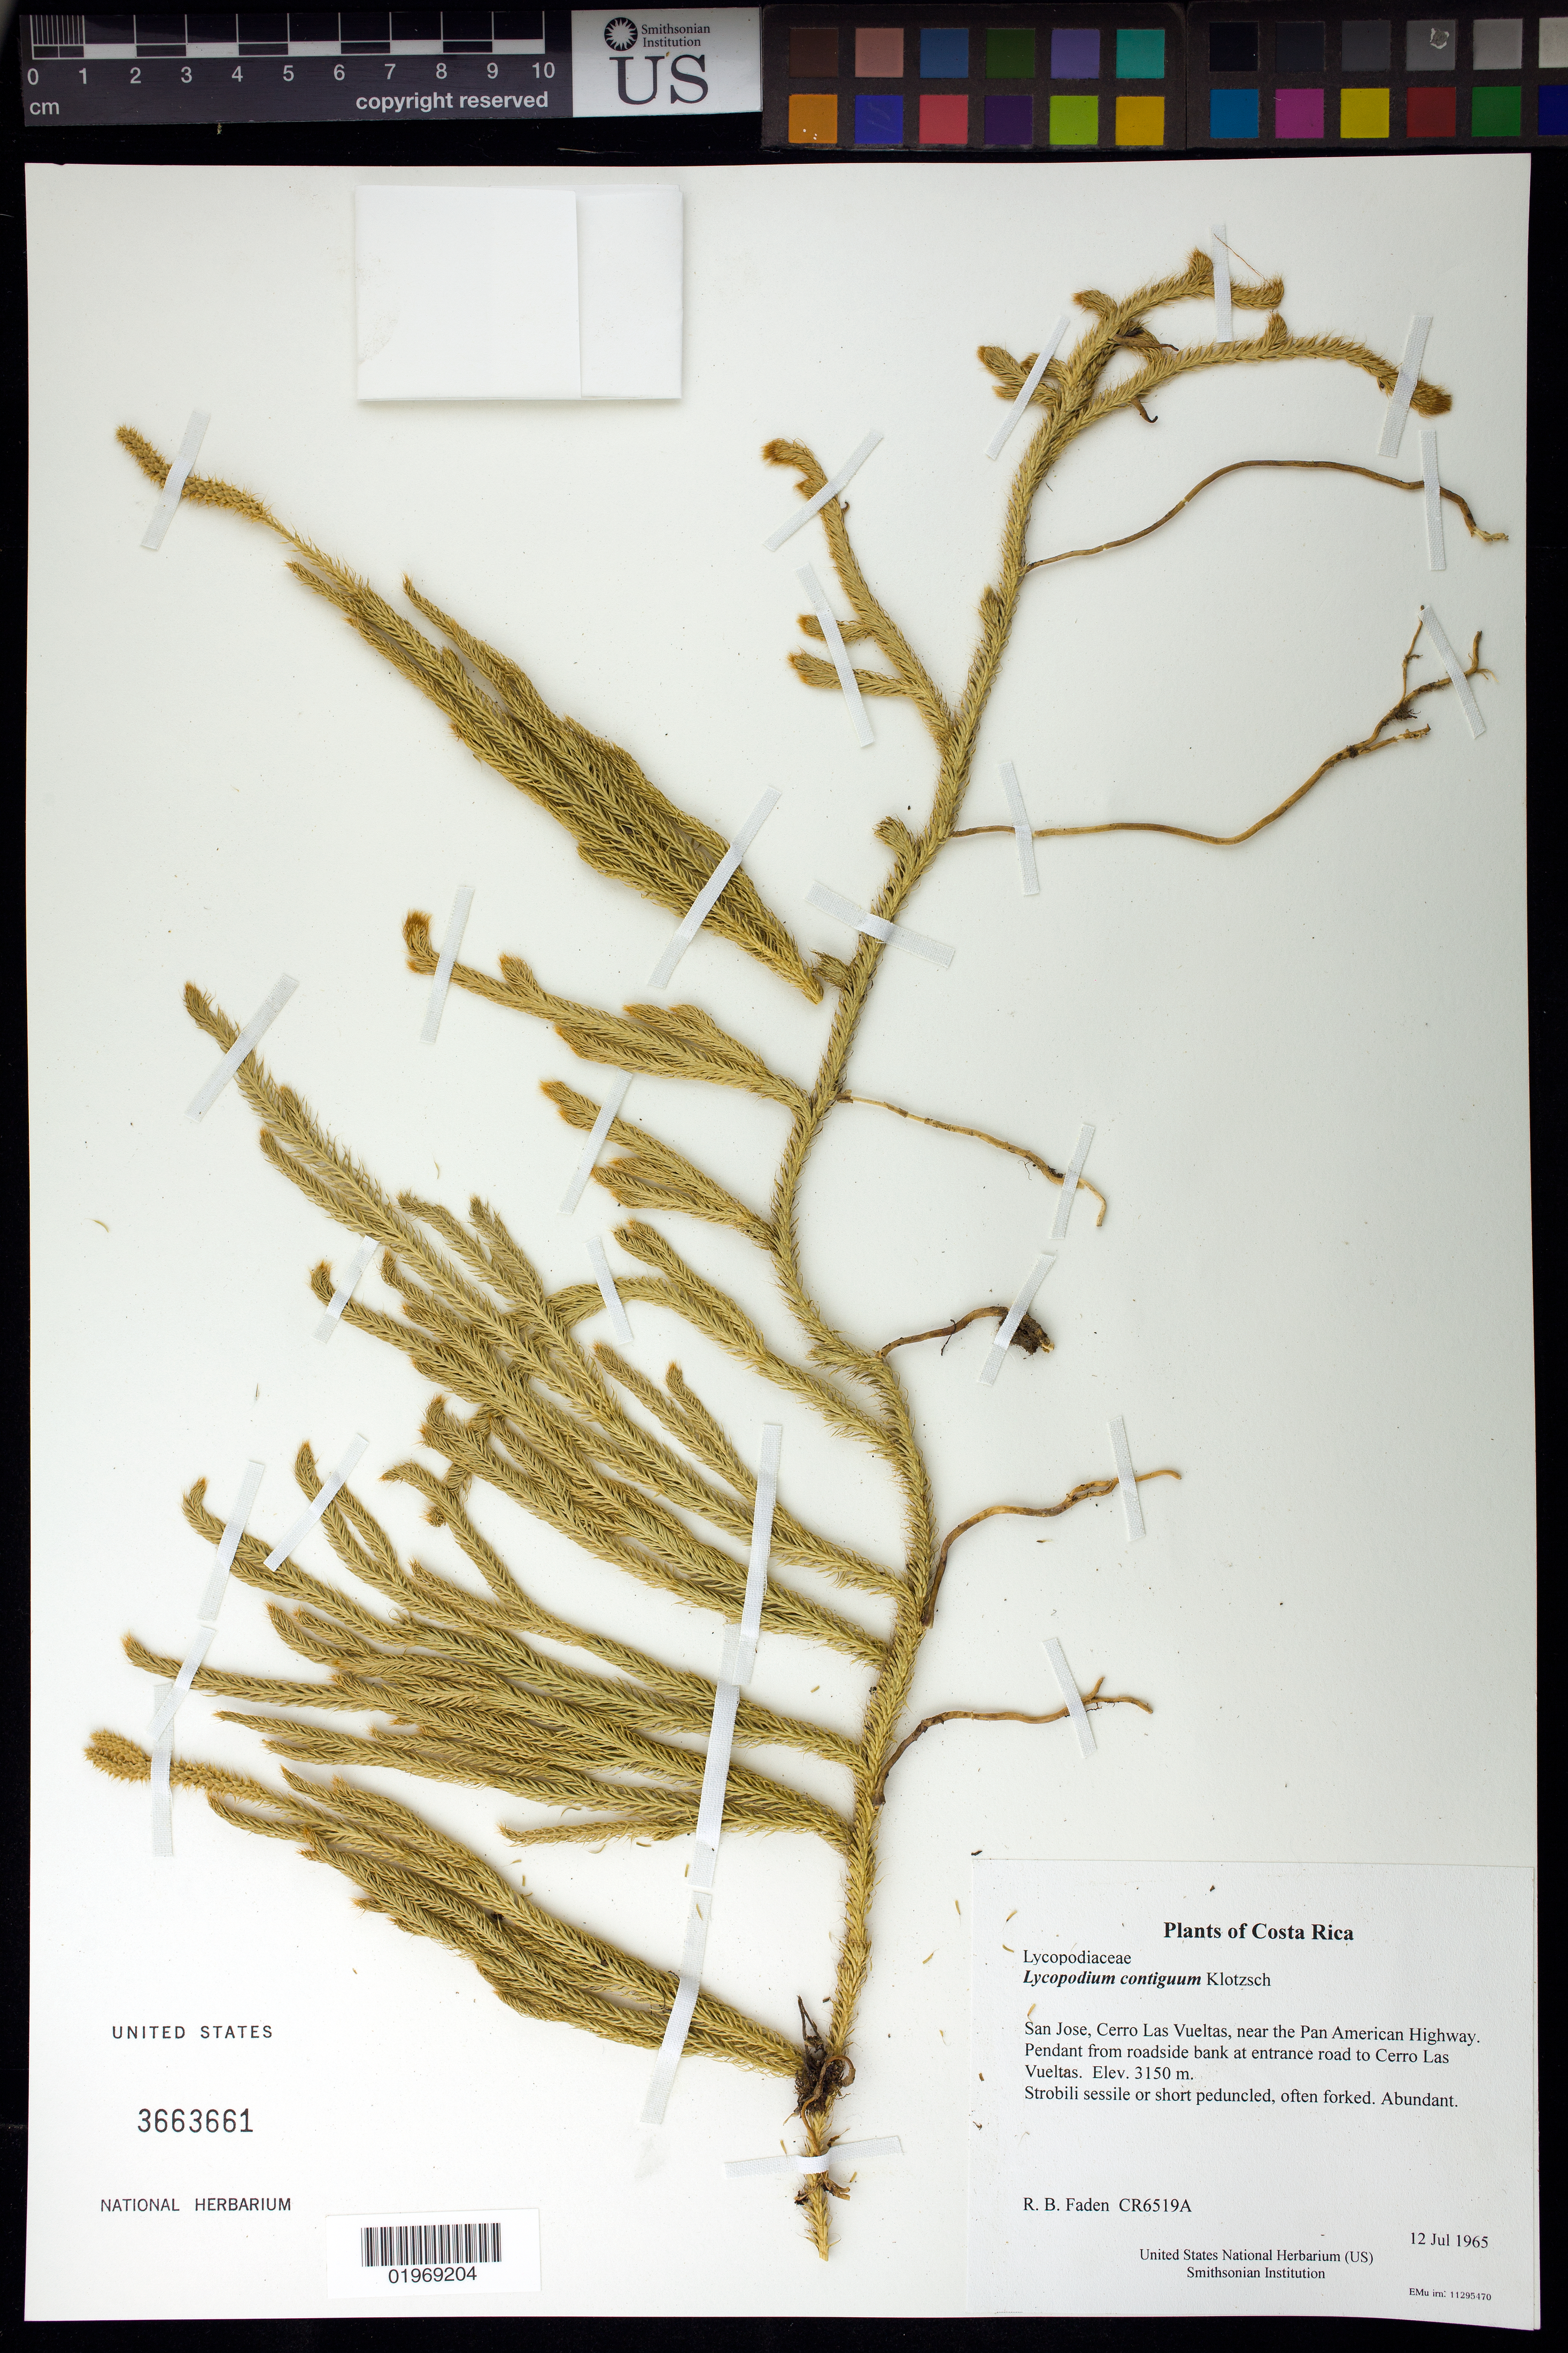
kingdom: Plantae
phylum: Tracheophyta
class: Lycopodiopsida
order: Lycopodiales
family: Lycopodiaceae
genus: Lycopodium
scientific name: Lycopodium clavatum subsp. contiguum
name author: (Klotzsch) B. Øllg.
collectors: R. B. Faden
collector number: CR6519A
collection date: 1965-07-12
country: Costa Rica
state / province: San Jose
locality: Cerro Las Vueltas, near the Pan American Highway. Pendant from roadside bank at entrance road to Cerro Las Vueltas.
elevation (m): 3150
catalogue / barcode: US 3663661